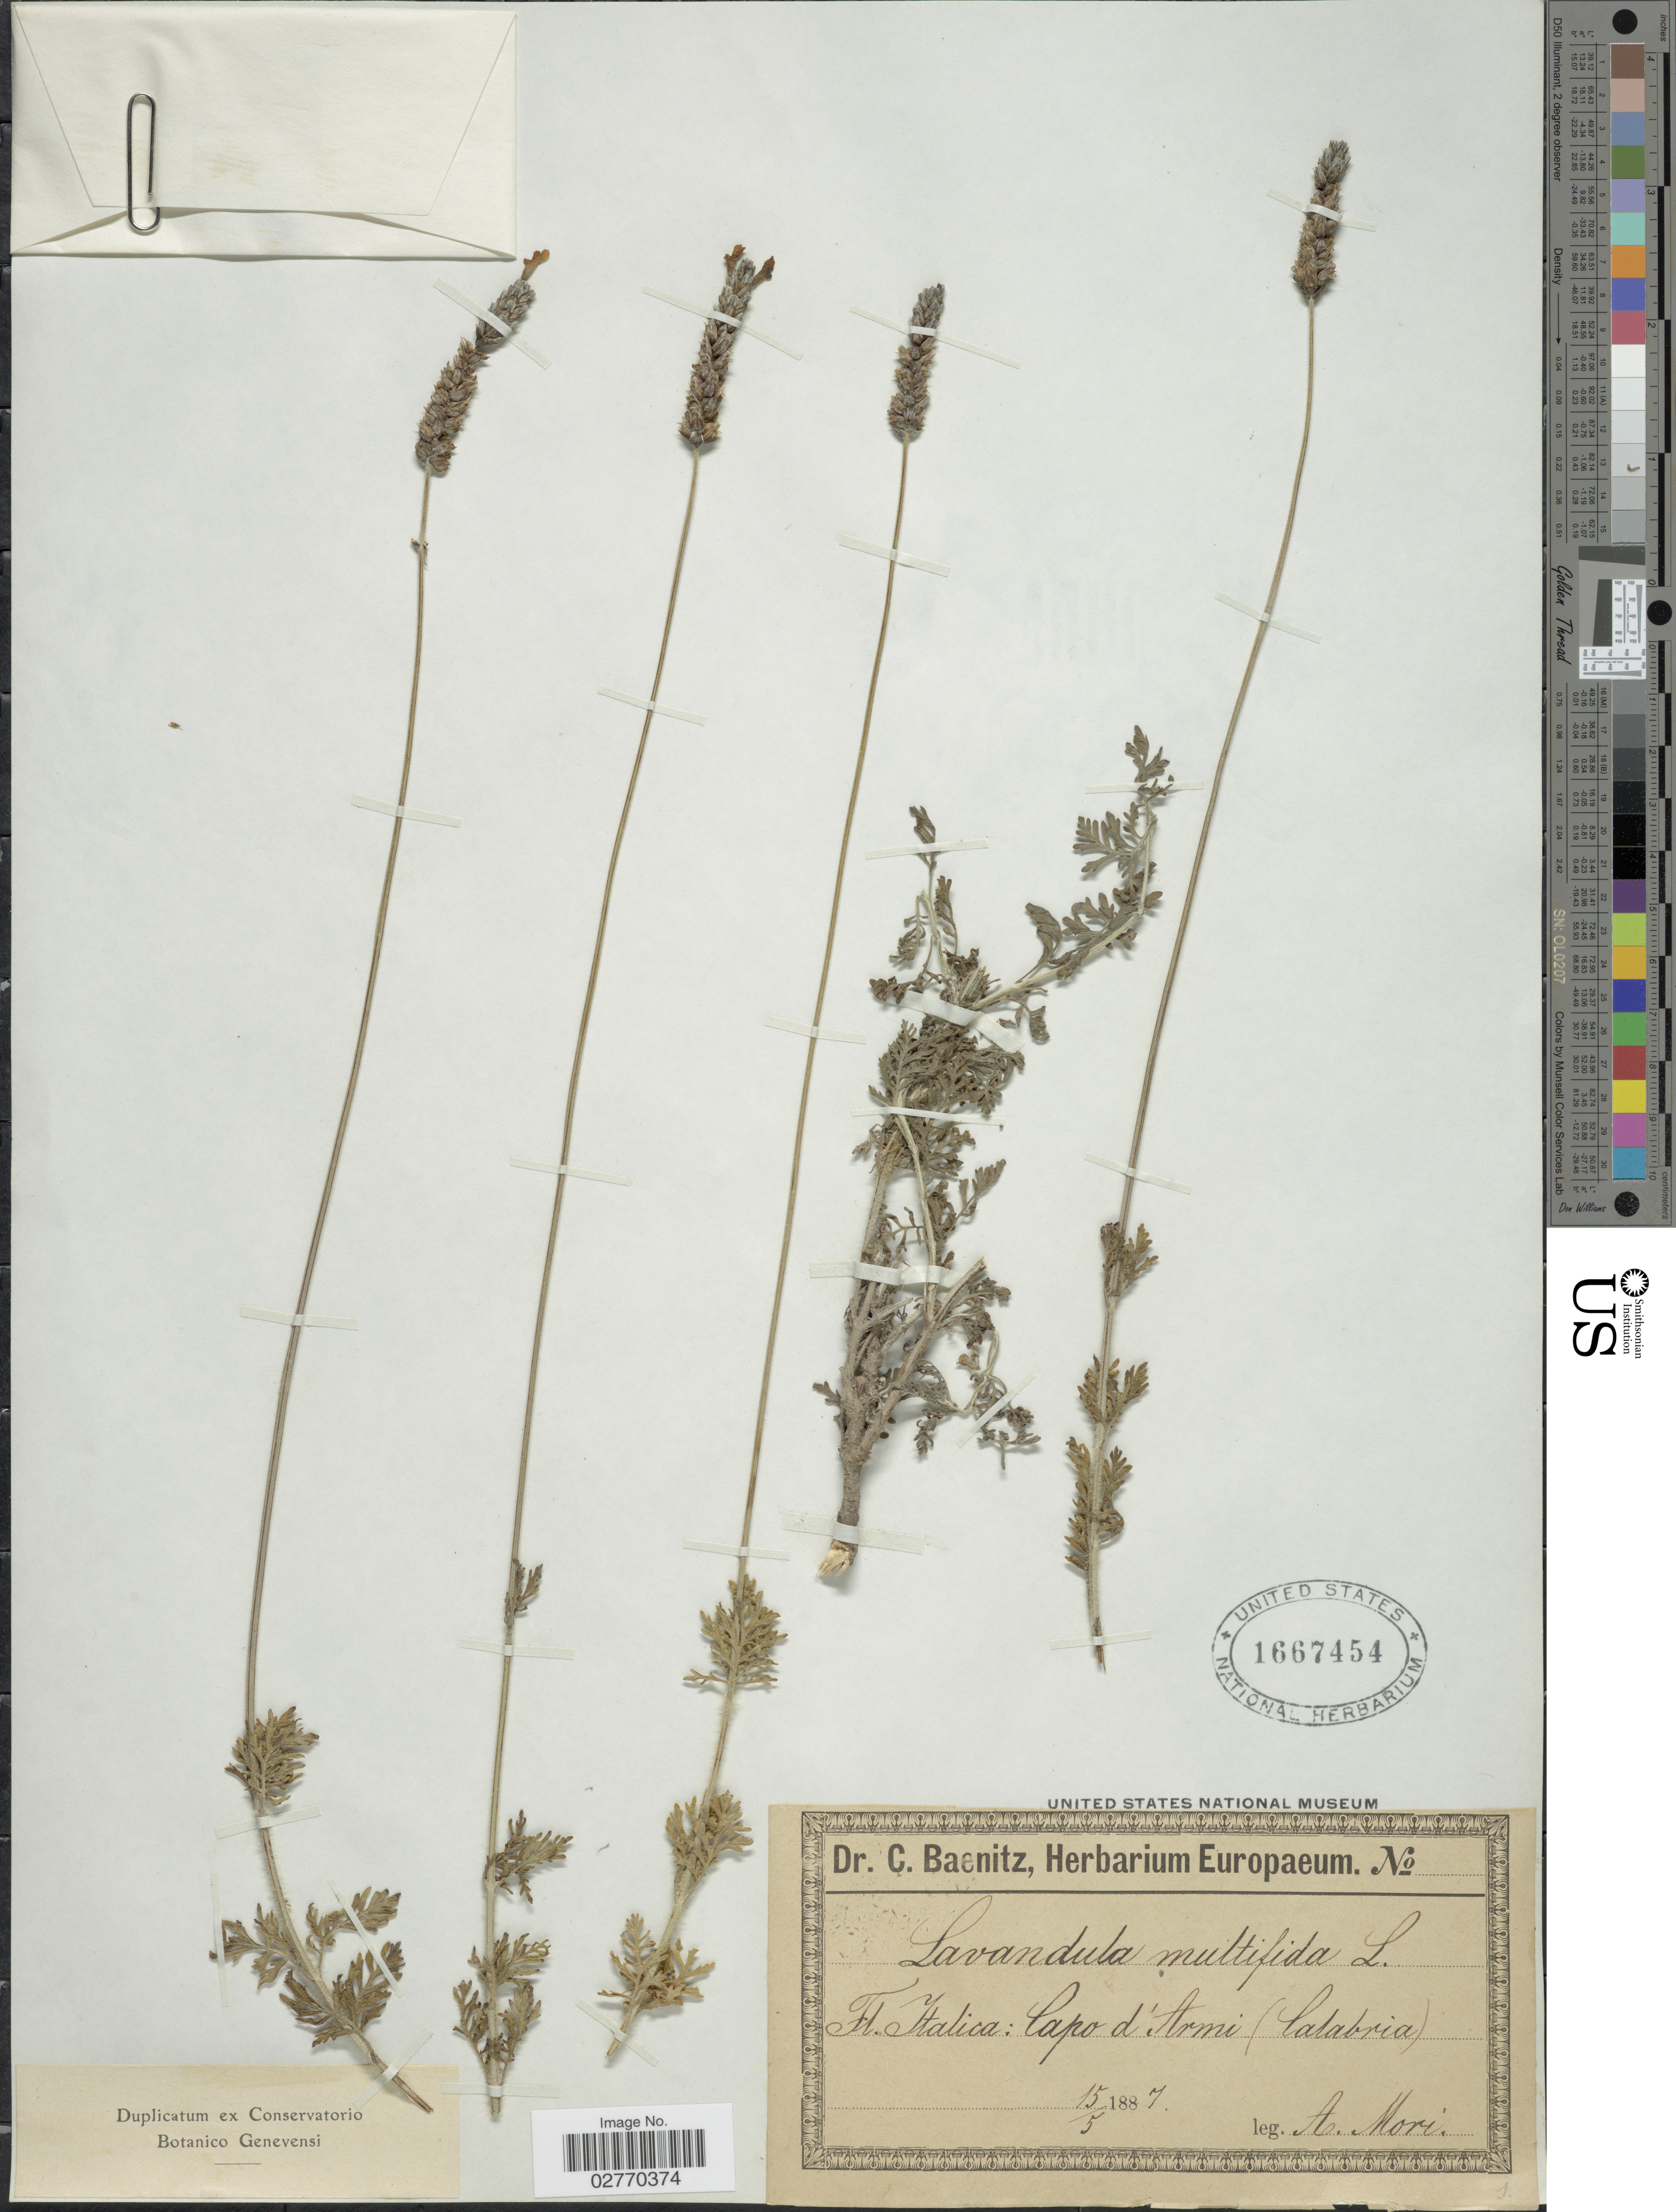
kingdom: Plantae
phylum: Tracheophyta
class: Magnoliopsida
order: Lamiales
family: Lamiaceae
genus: Lavandula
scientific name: Lavandula multifida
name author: L.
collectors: A. Mori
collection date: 1887-05-15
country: Italy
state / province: Calabria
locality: Capo d'Armi (Calabria).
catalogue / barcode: US 1667454